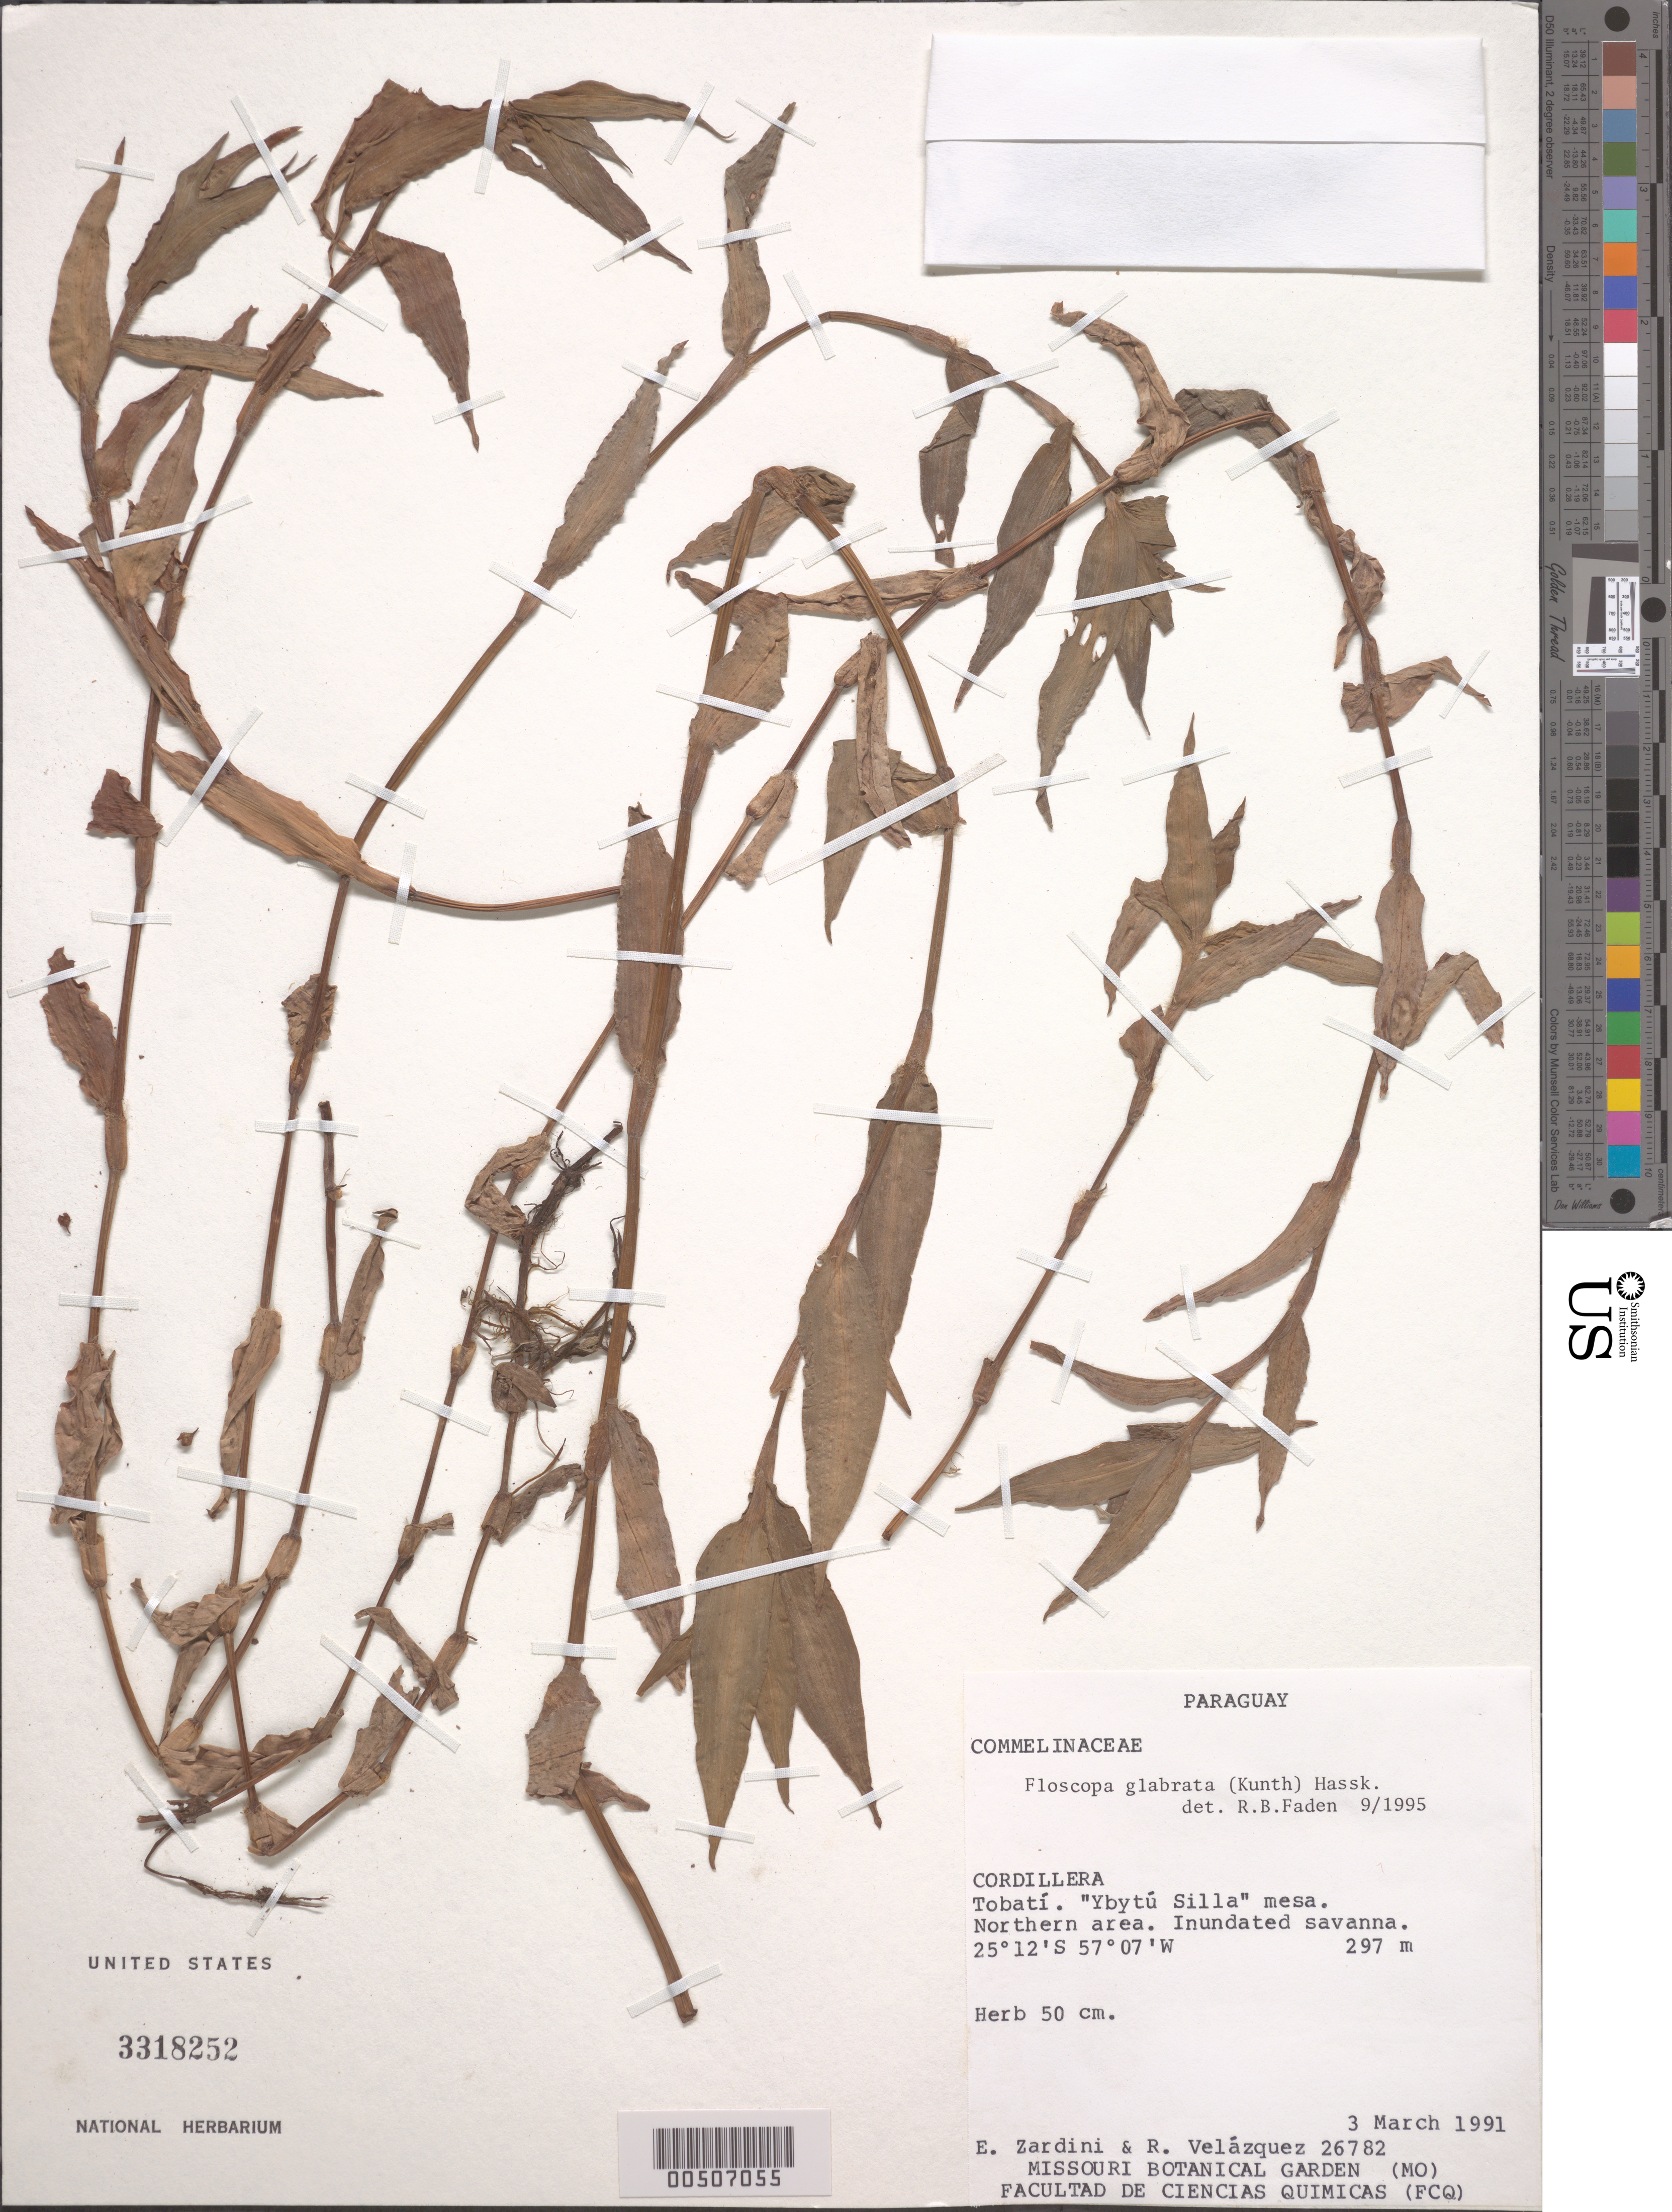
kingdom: Plantae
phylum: Tracheophyta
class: Liliopsida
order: Commelinales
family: Commelinaceae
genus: Floscopa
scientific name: Floscopa glabrata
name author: (Kunth) Hassk.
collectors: E. M. Zardini & R. Velasquez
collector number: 26782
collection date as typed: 03 Mar 1991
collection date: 1991-03-03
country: Paraguay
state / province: Cordillera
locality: Tobati, ybytu silla mesa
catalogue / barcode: US 3318252